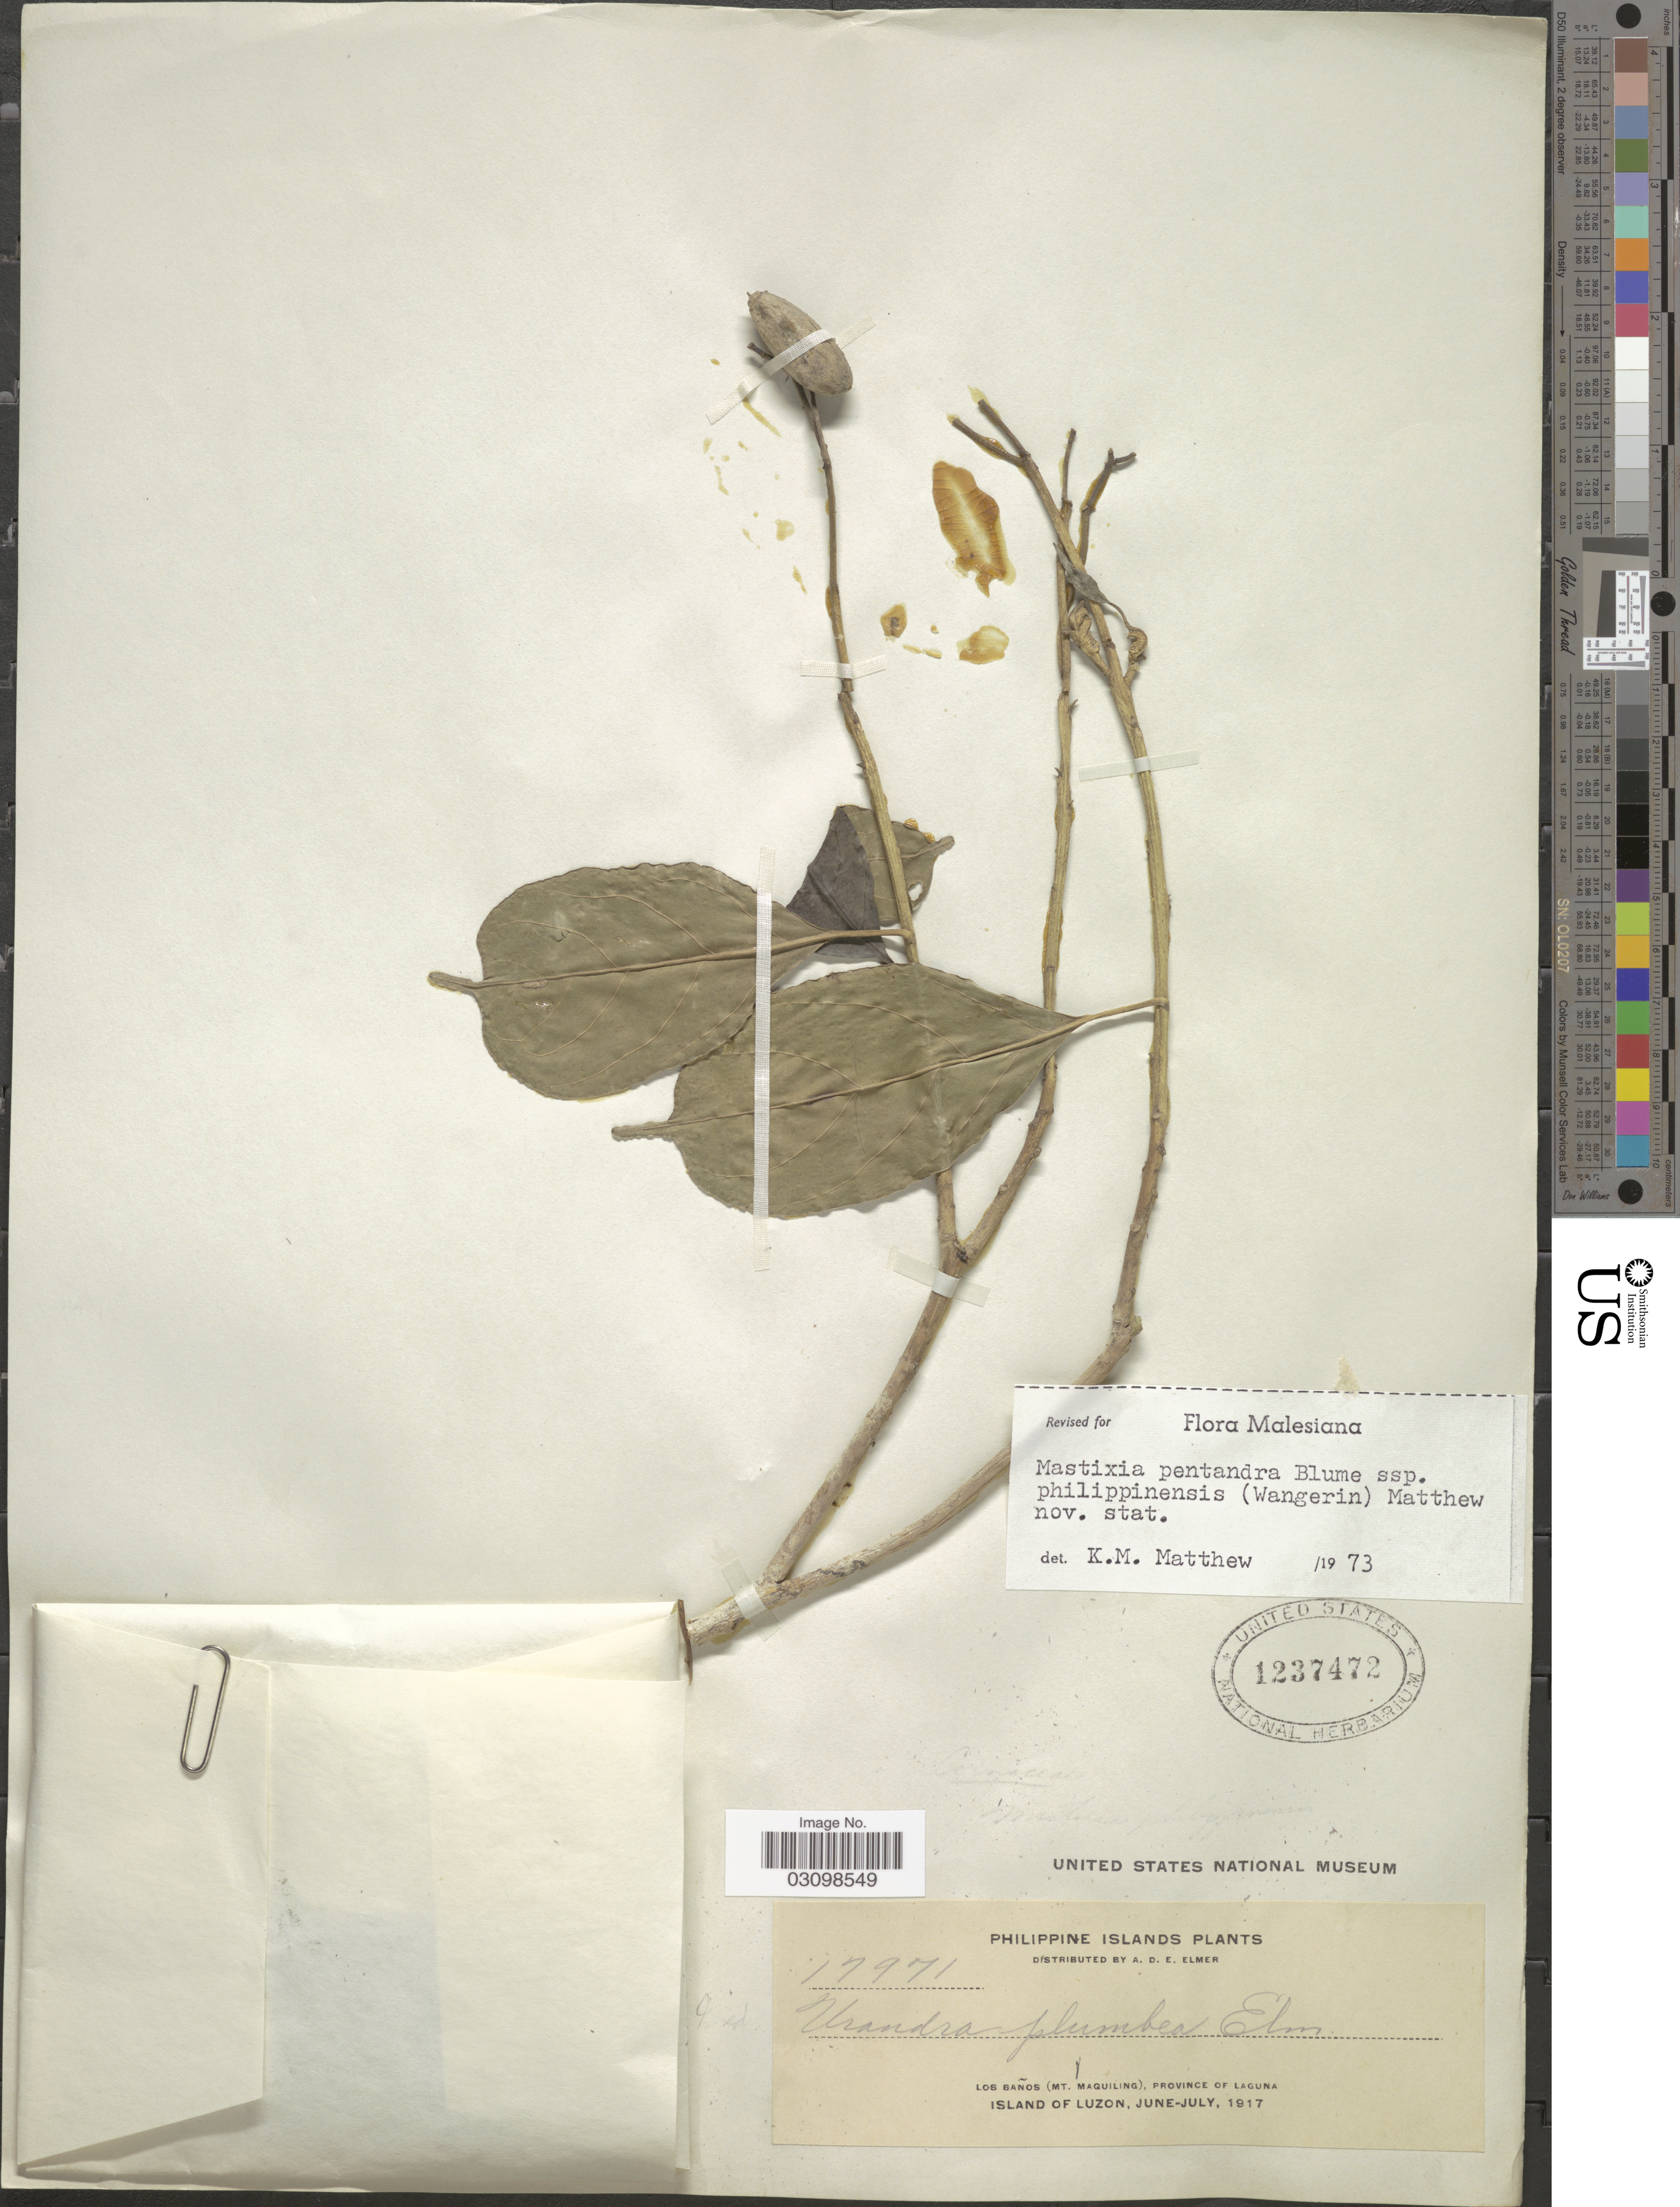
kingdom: Plantae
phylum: Tracheophyta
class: Magnoliopsida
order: Cornales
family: Nyssaceae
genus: Mastixia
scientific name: Mastixia pentandra subsp. philippinensis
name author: Wangerin & K.M. Matthew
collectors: A. D. E. Elmer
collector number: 17971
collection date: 1917-06/1917-07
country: Philippines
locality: Philippine Islands, Los Baños (Mt. Maquiling), Province of Laguna, Island of Luzon.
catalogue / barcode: US 1237472